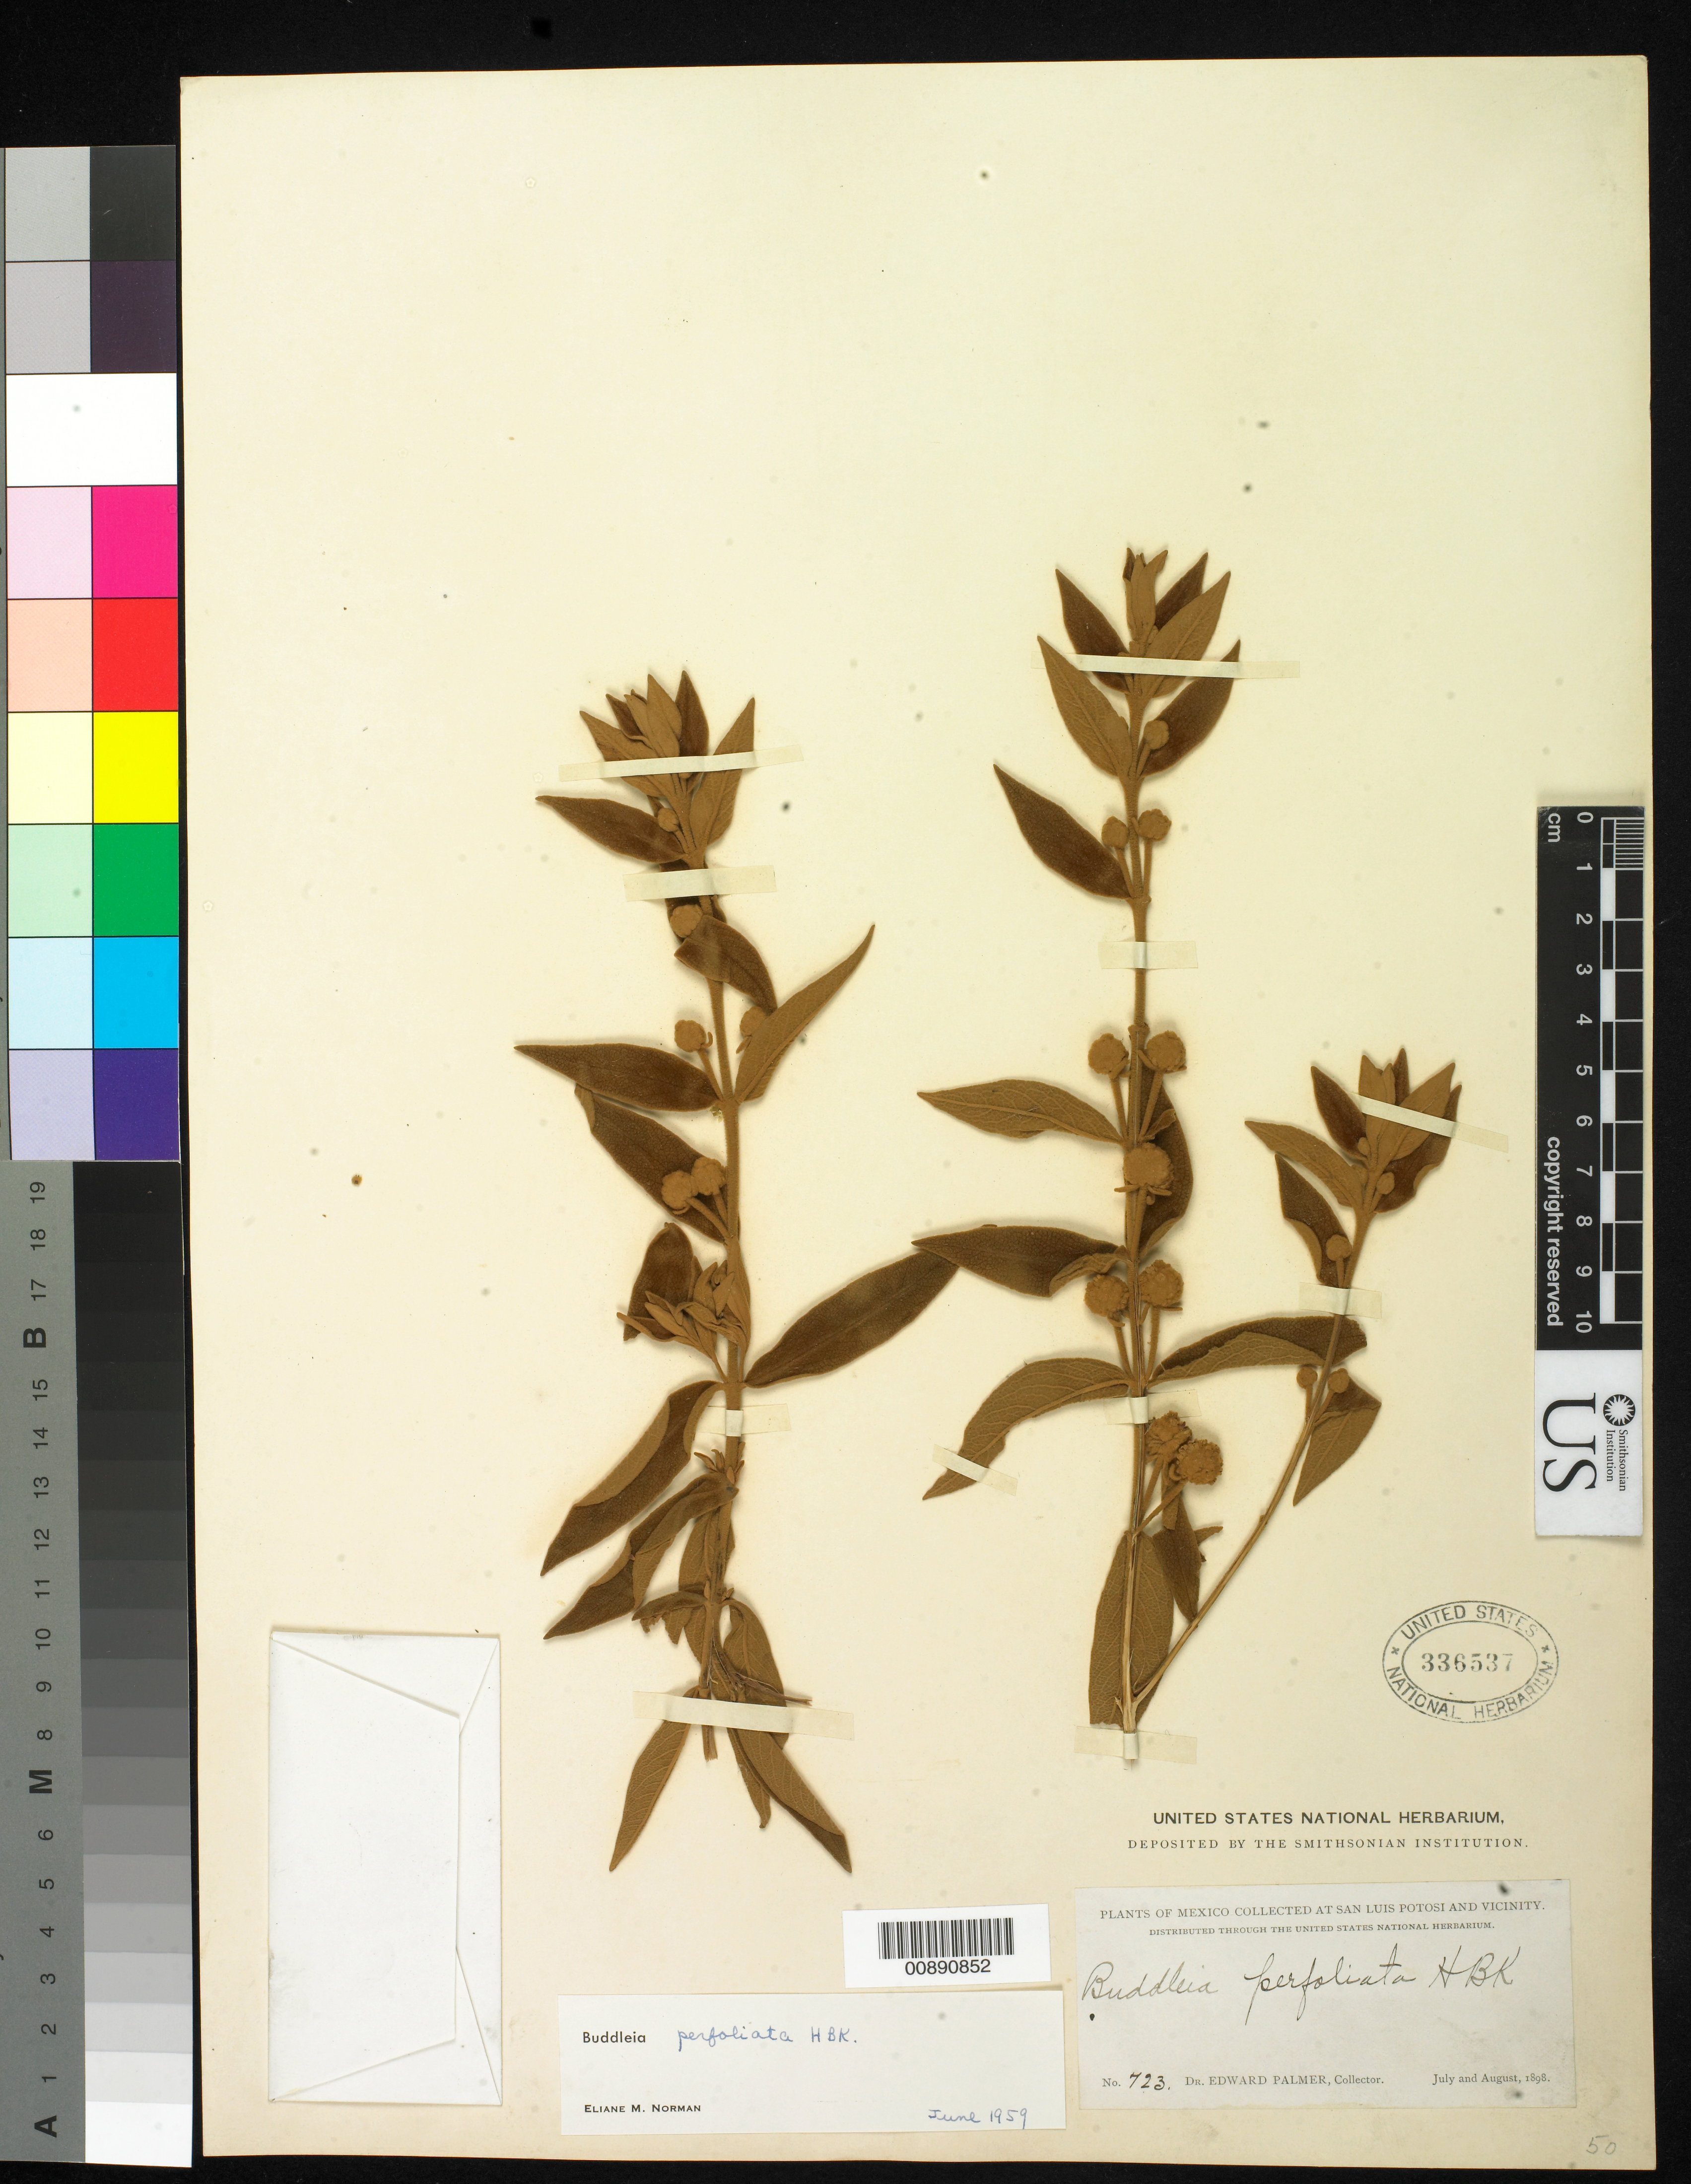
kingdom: Plantae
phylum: Tracheophyta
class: Magnoliopsida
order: Lamiales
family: Scrophulariaceae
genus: Buddleja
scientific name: Buddleja perfoliata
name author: Kunth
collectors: E. Palmer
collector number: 723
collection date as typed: Jul 1898 to -- Aug 1898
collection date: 1898-07/1898-08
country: Mexico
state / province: San Luis Potosí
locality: San Luis Potosí and vicinity.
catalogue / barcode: US 336537